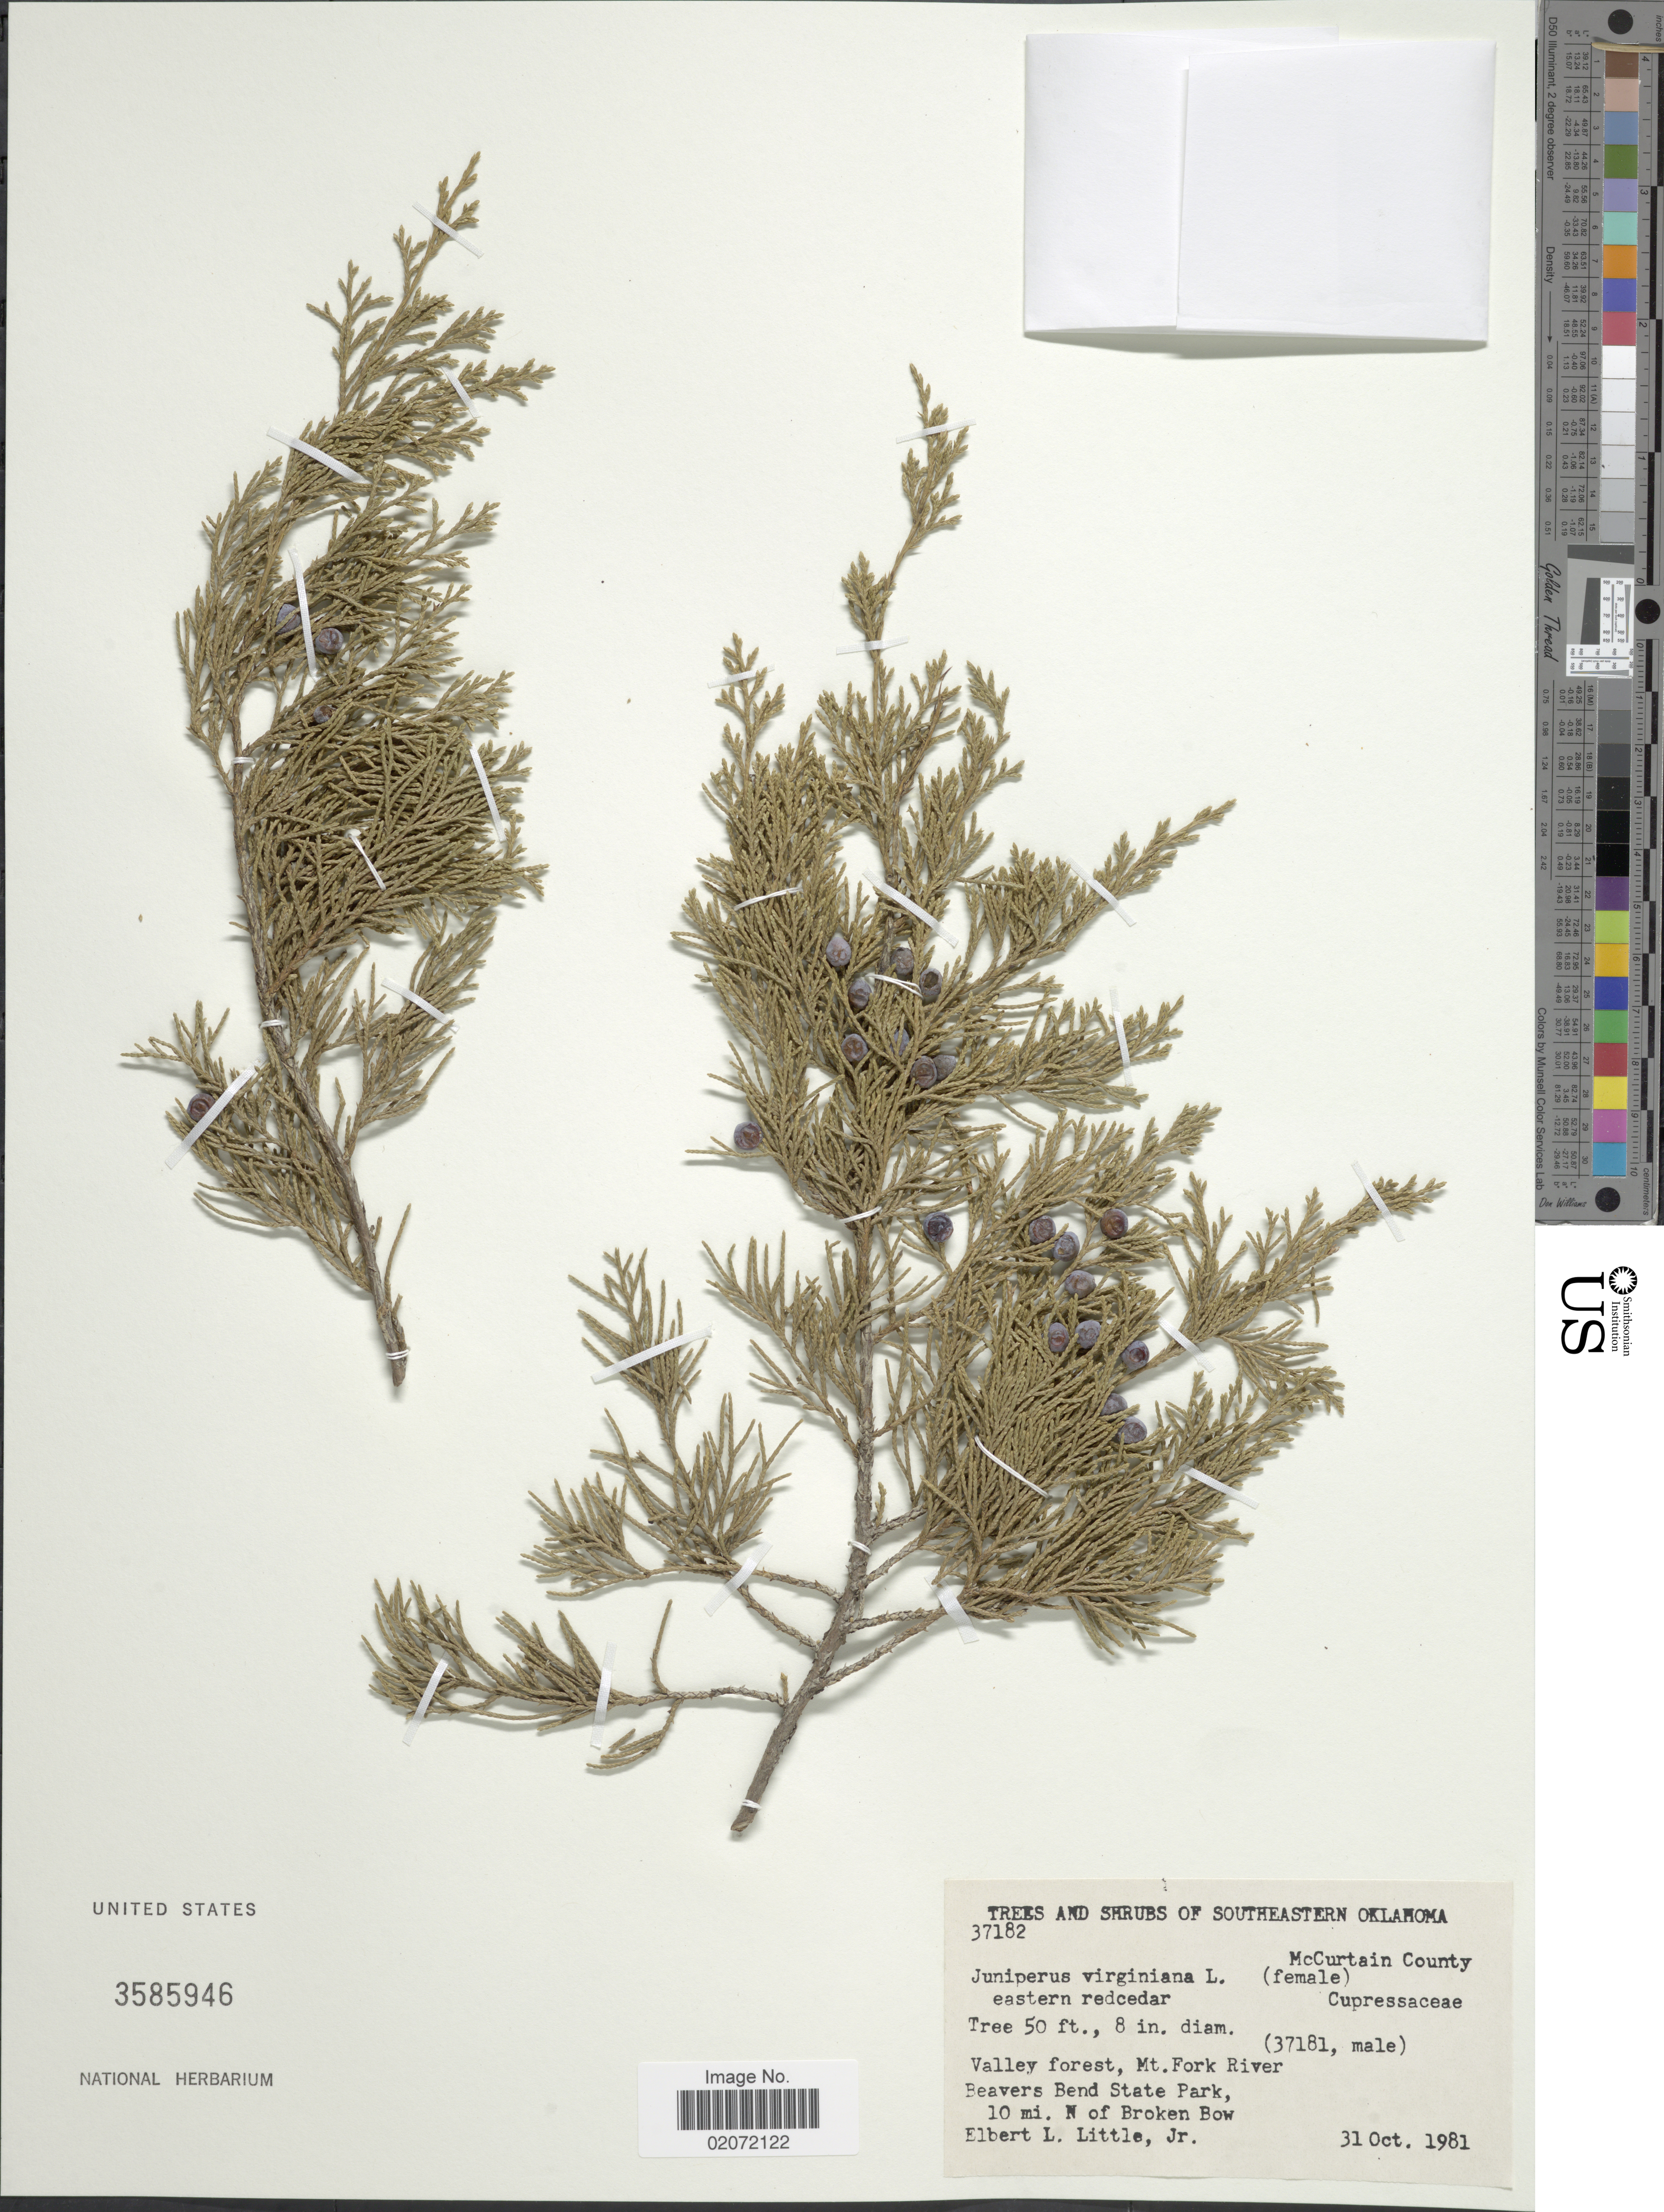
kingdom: Plantae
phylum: Tracheophyta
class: Pinopsida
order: Pinales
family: Cupressaceae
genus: Juniperus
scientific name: Juniperus virginiana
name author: L.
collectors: E. L. Little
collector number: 37182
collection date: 1981-10-31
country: United States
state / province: Oklahoma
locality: Southeastern Oklahoma. Valley forest, Mt. Fork River. Beavers Bend State Park, 10 mi. N of Broken Bow.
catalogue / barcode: US 3585946